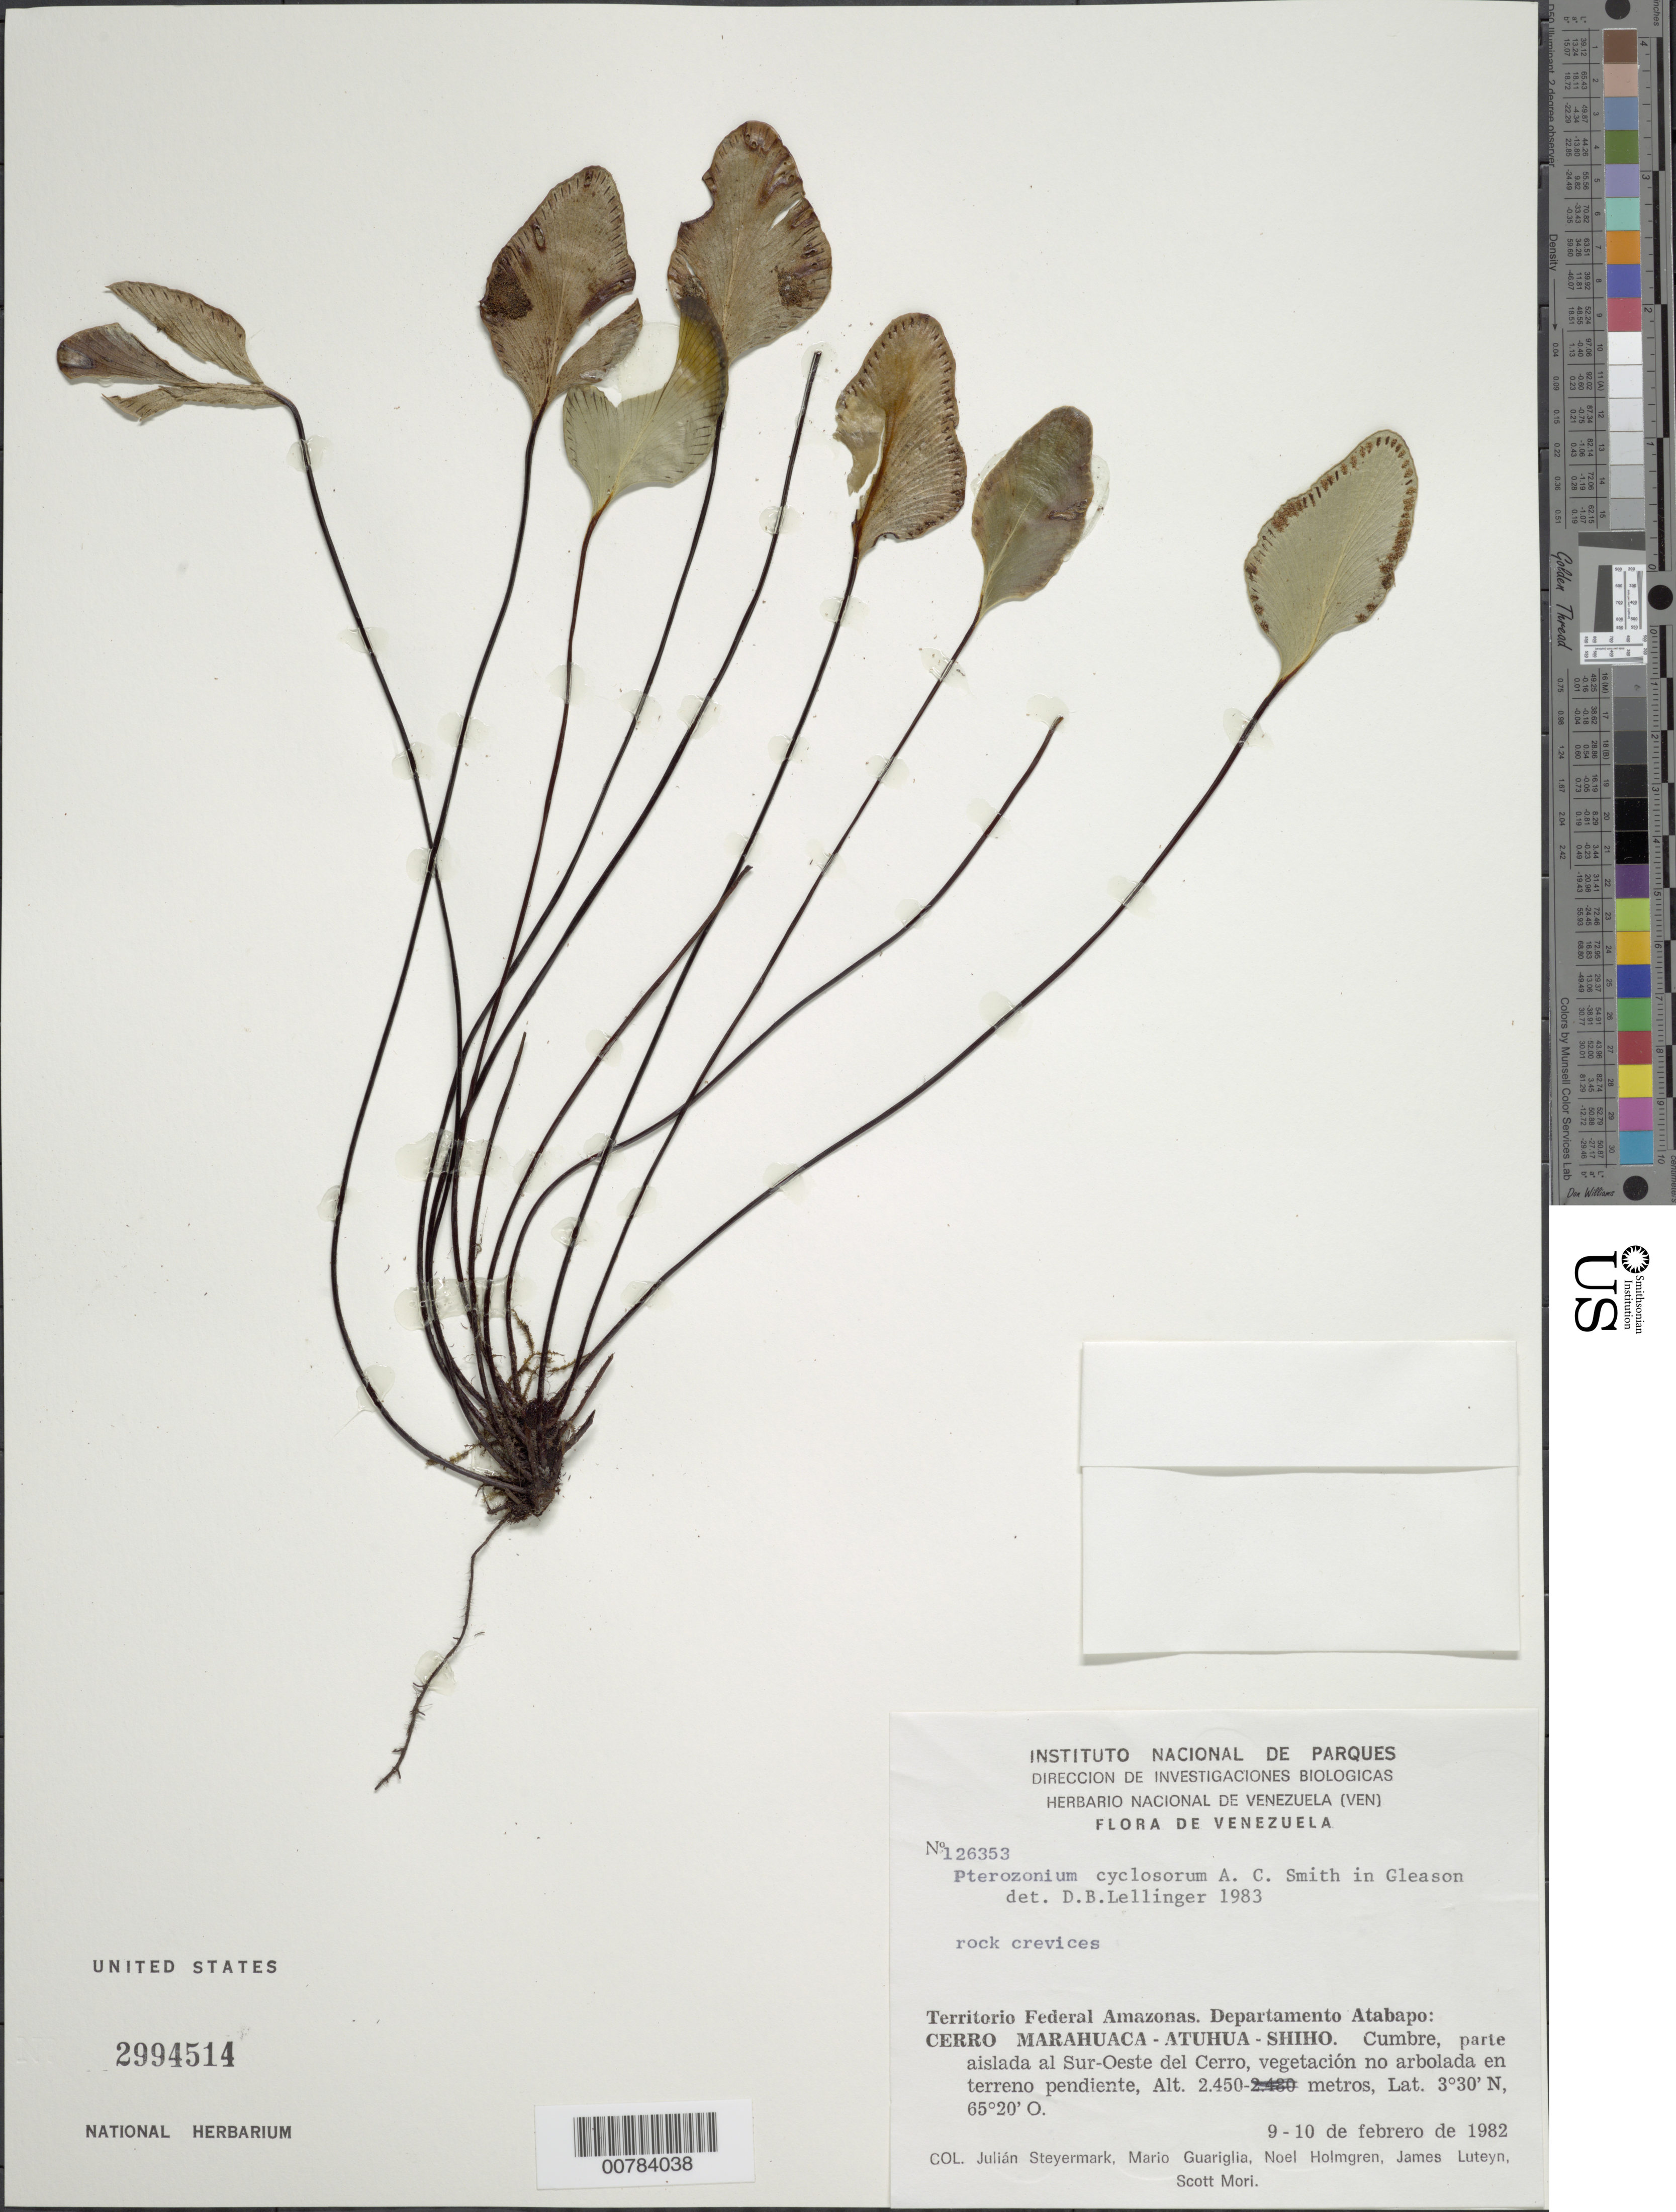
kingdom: Plantae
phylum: Tracheophyta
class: Polypodiopsida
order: Polypodiales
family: Pteridaceae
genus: Pterozonium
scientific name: Pterozonium cyclosorum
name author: A.C. Sm.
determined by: Lellinger, David B., (BOT), Smithsonian Institution - National Museum of Natural History (UNITED STATES)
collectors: J. Steyermark, M. Guariglia P., N. H. Holmgren, J. L. Luteyn & S. Mori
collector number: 126353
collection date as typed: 9-Feb-82 to 10-Feb-82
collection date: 1982-02-09/1982-02-10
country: Venezuela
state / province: Amazonas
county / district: Atabapo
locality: Cerro Marahuaca-Atuhua-Shiho; cumbre, parte aislada al Sur-Oeste del Cerro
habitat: Vegetación no arbolada en terreno pendiente, rock crevices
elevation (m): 2450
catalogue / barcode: US 2994514